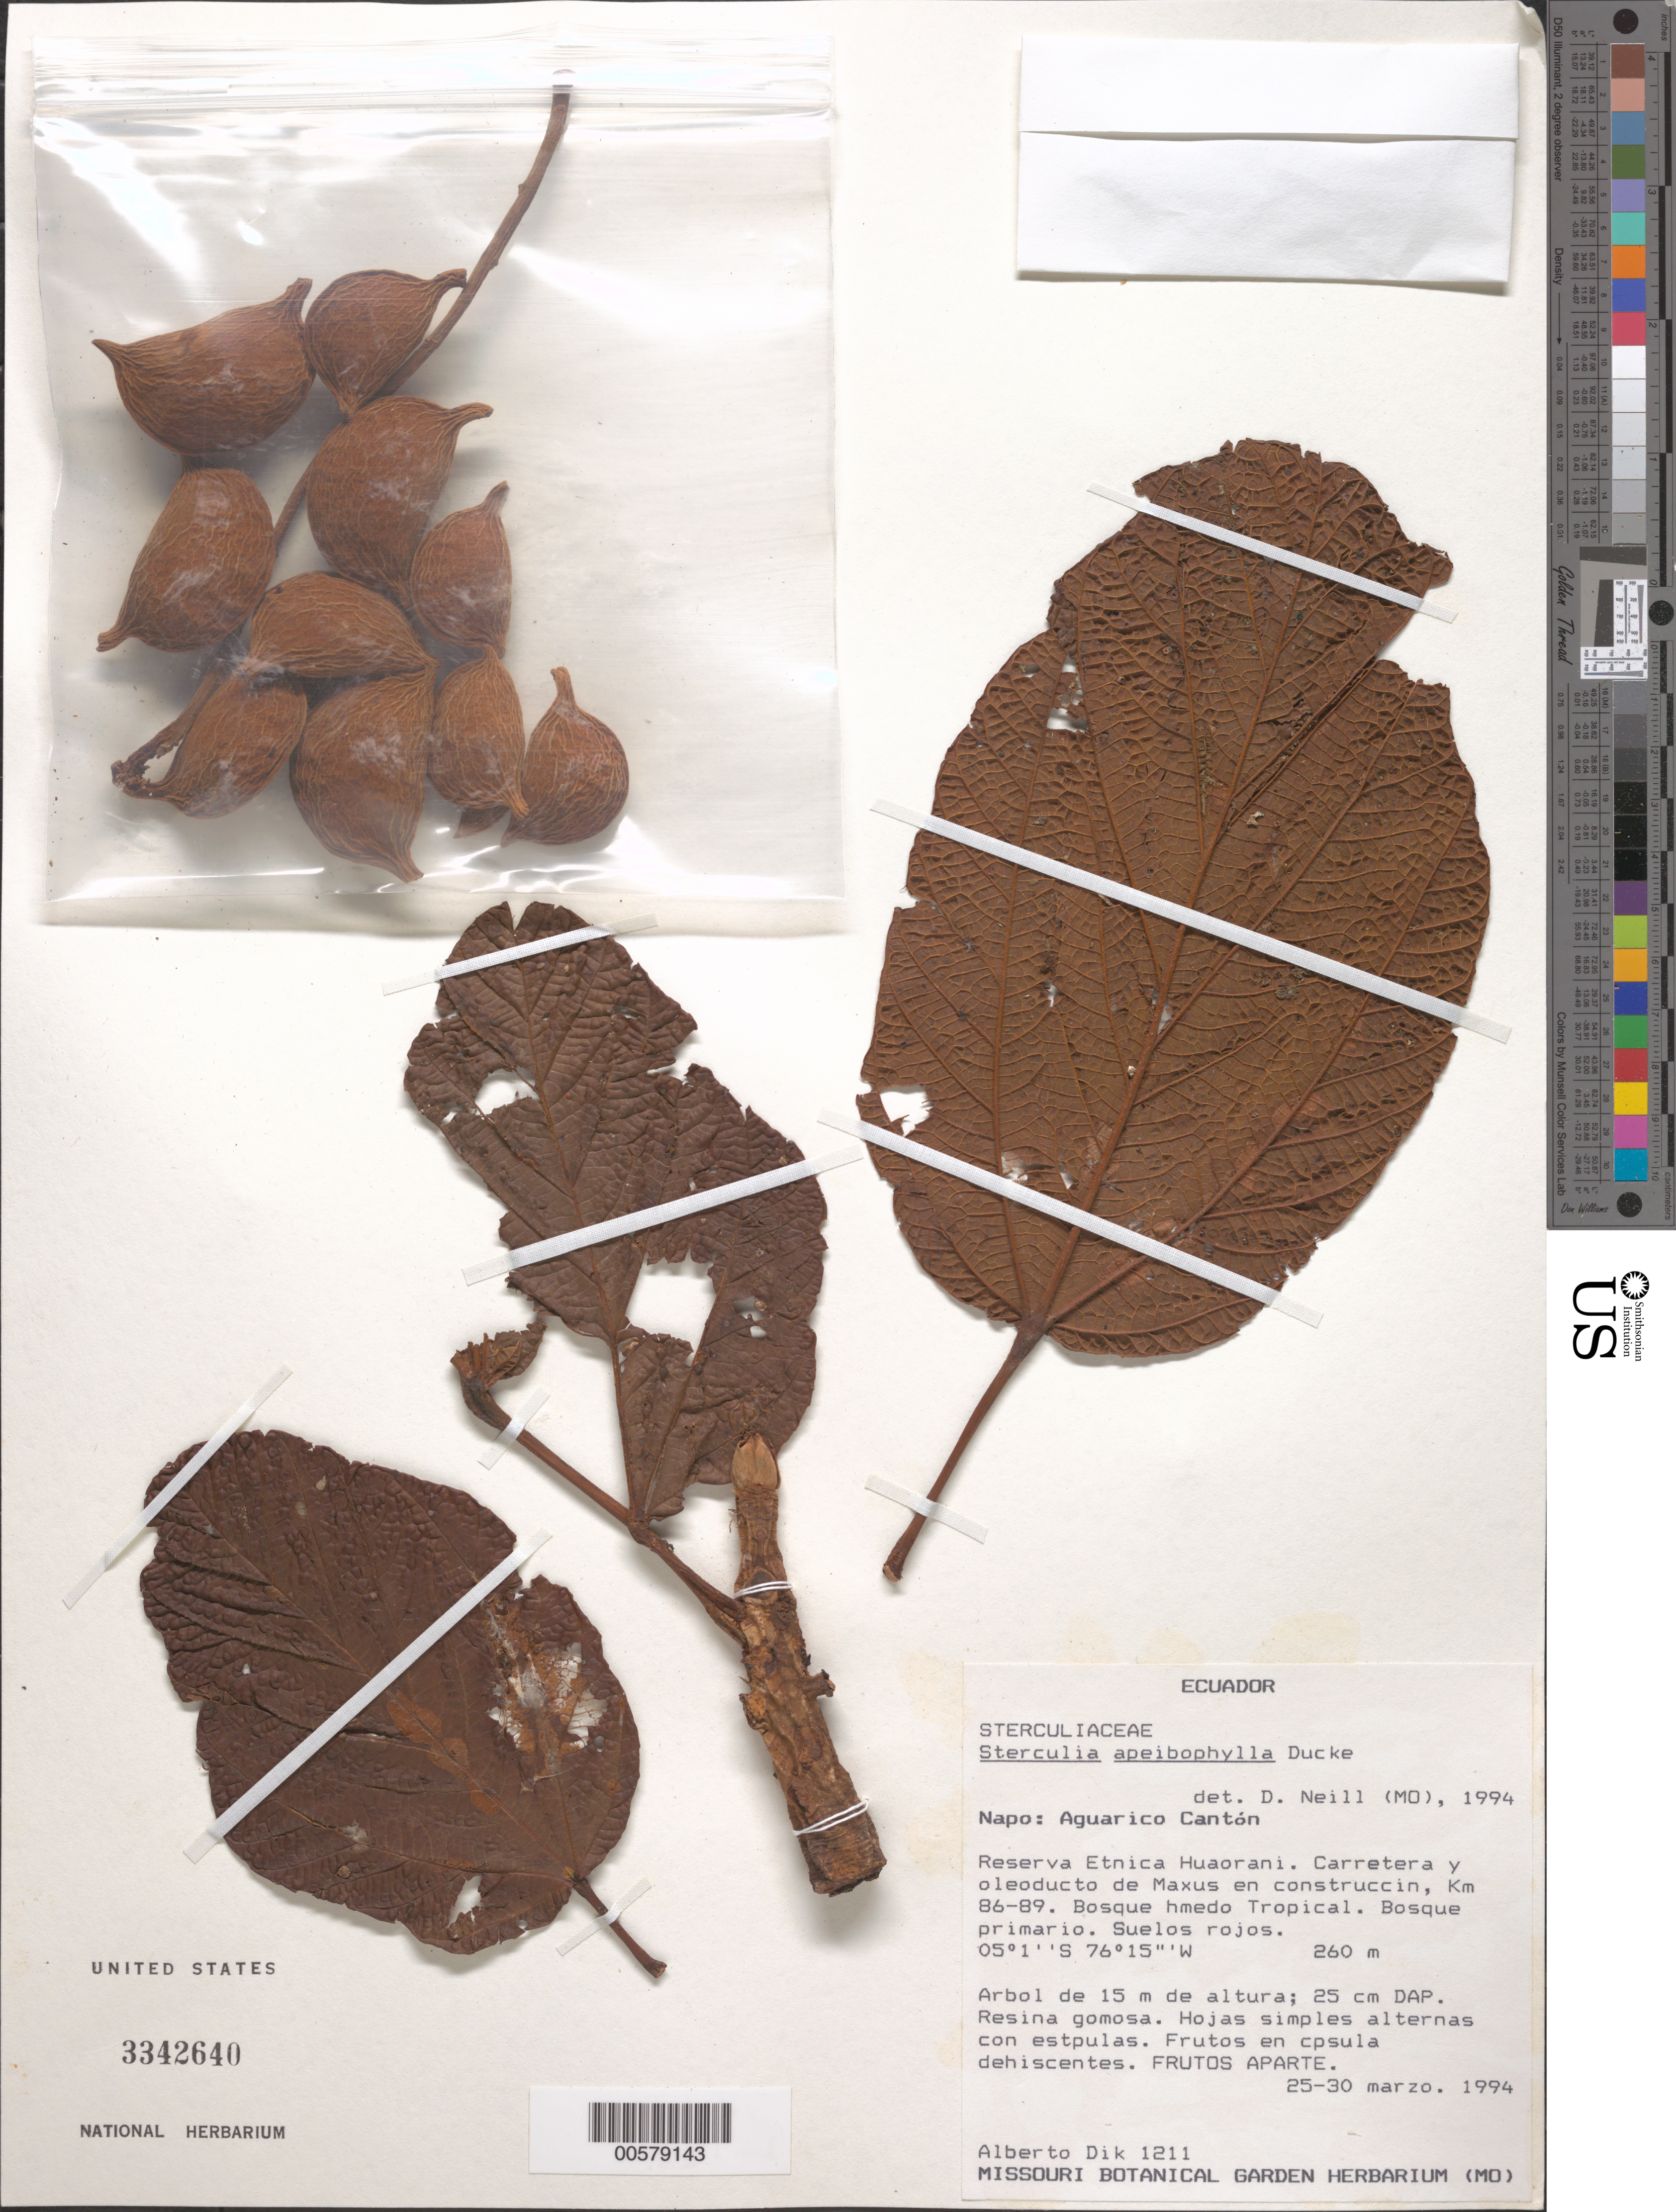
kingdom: Plantae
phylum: Tracheophyta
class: Magnoliopsida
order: Malvales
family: Malvaceae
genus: Sterculia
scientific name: Sterculia apeibophylla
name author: Ducke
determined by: Neill, David Alan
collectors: A. Dik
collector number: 1211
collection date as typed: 25 Mar 1994 to 30 Mar 1994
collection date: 1994-03-25/1994-03-30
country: Ecuador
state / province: Napo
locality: Reserva Etnica Huaorani, Carretera y oleoducto de Maxus en contruccion, km 86-89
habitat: Bosque humedo tropical, bosque primario, suelos rojos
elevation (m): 260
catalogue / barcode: US 3342640